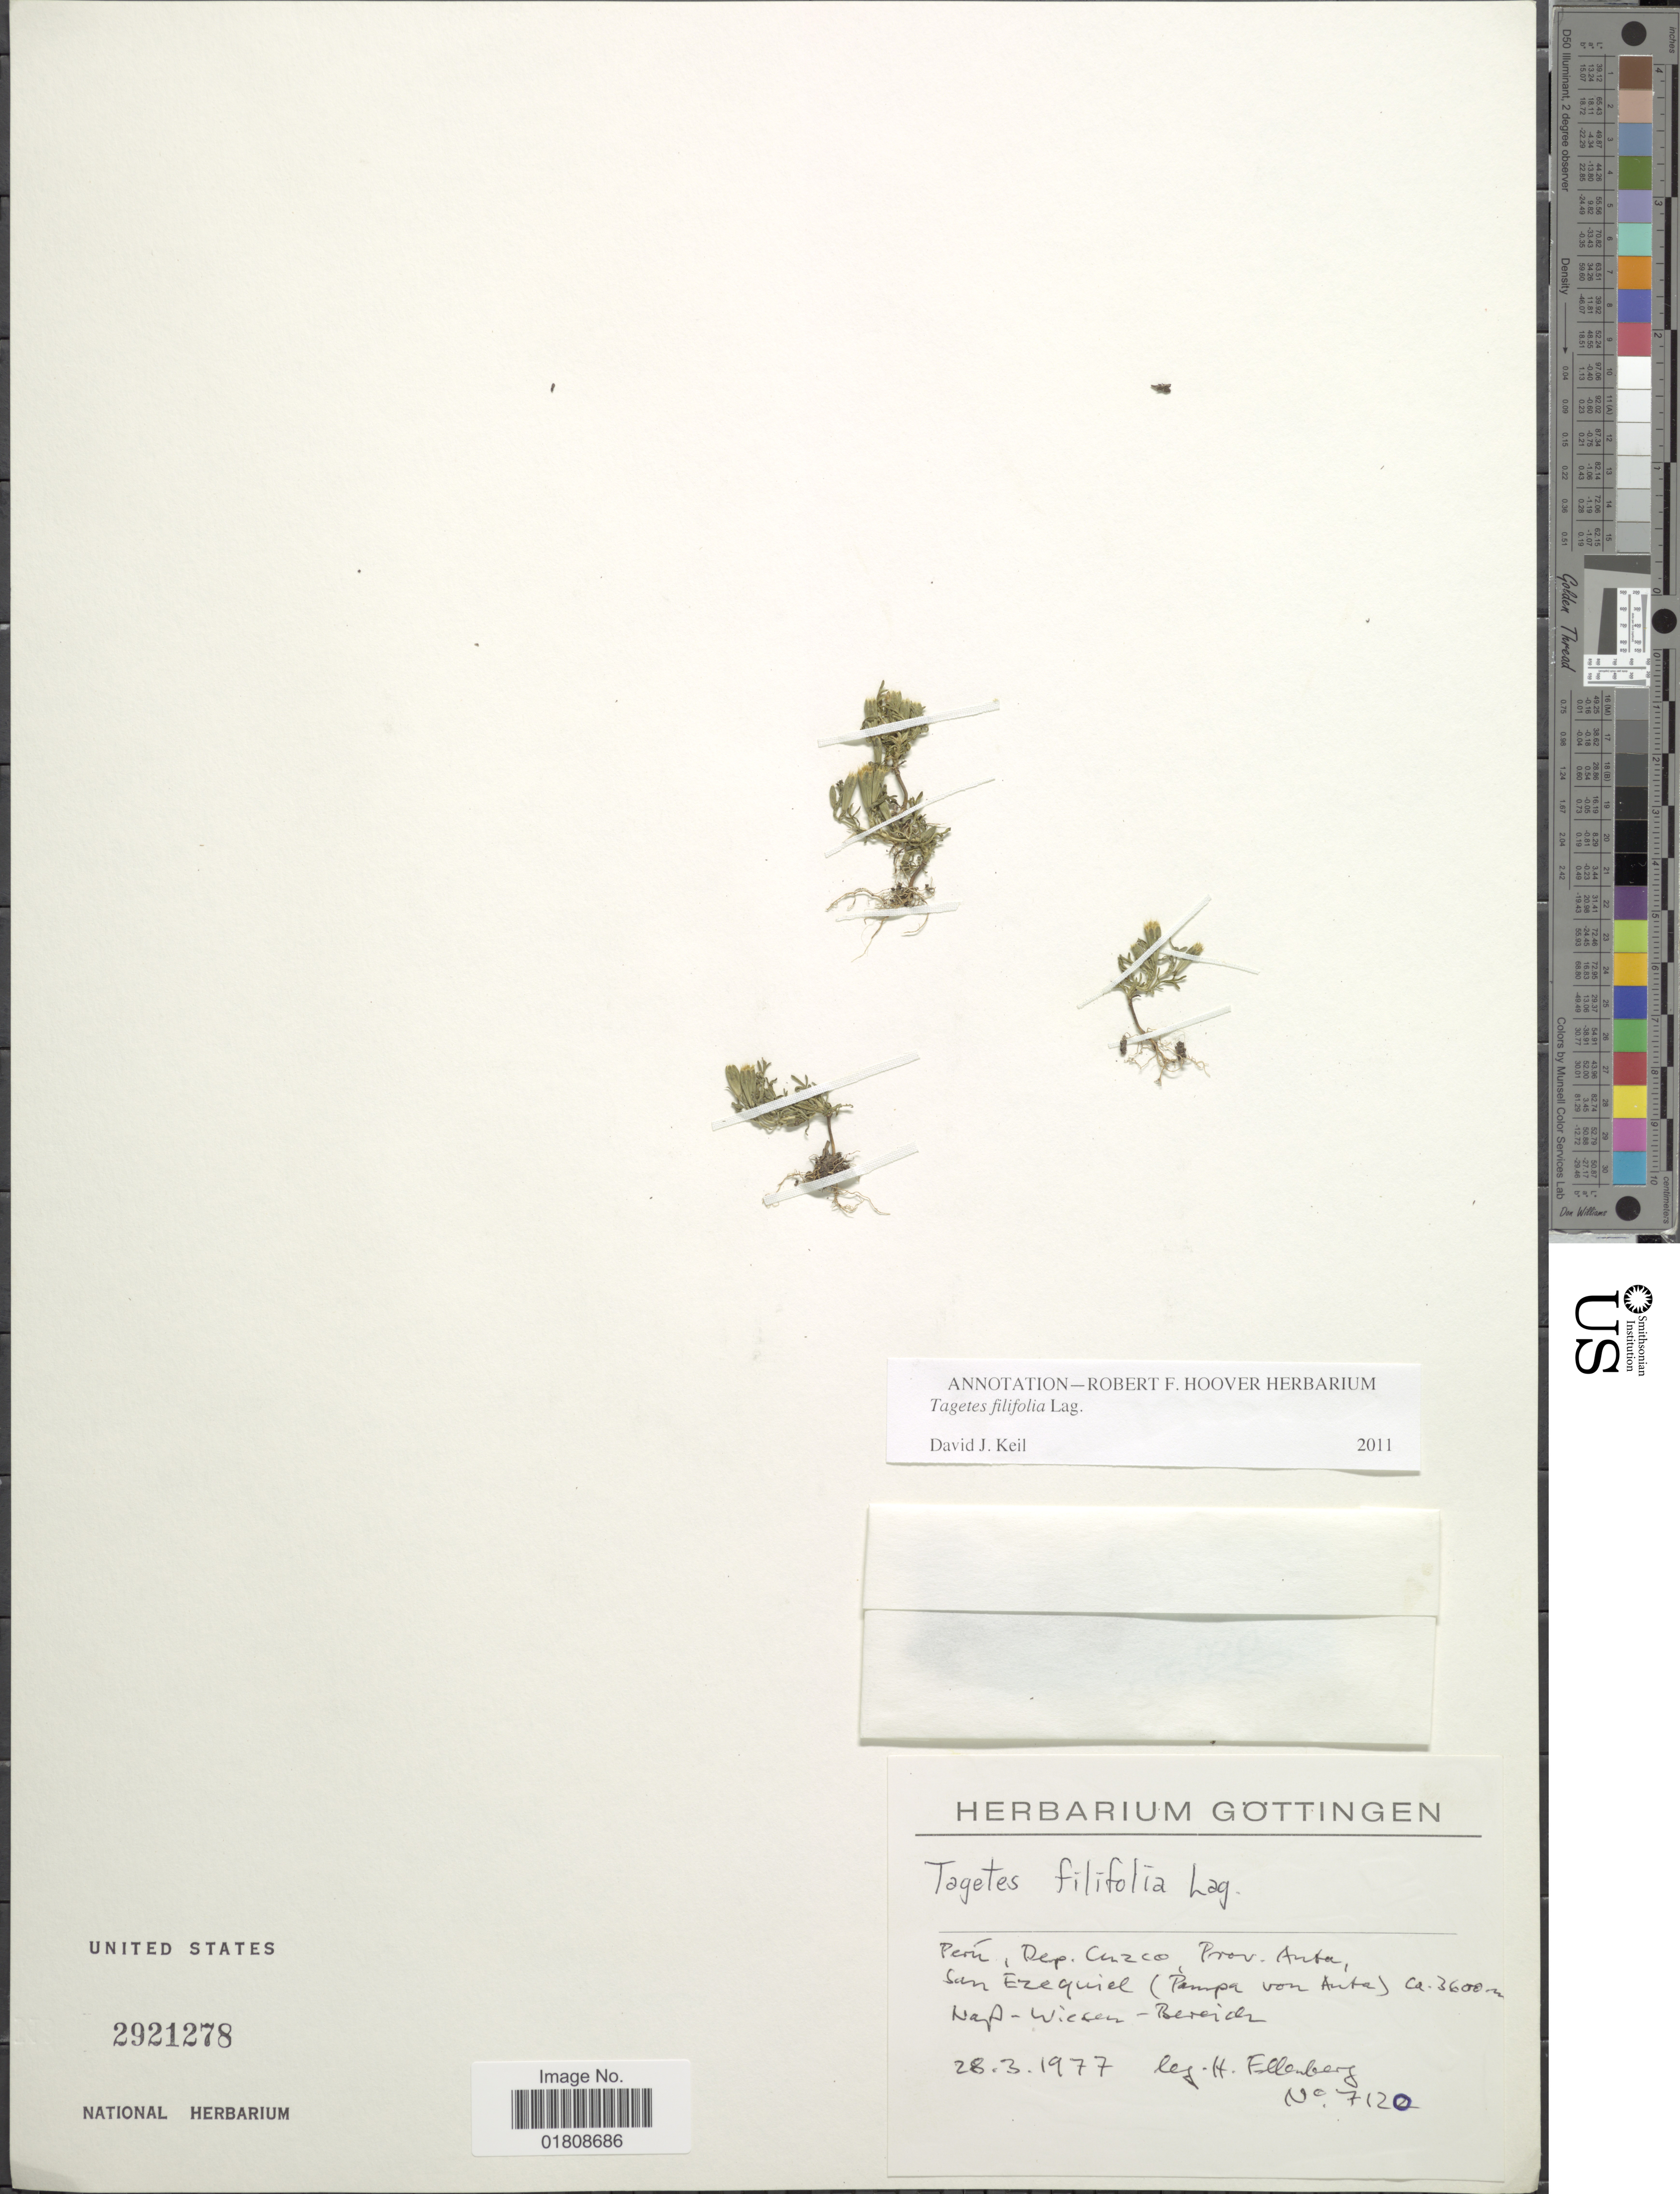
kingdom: Plantae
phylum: Tracheophyta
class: Magnoliopsida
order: Asterales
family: Asteraceae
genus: Tagetes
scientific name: Tagetes filifolia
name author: Lag.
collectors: H. Ellenberg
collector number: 7120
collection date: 1977-03-28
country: Peru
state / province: Cusco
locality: Prov. Anta, San Ezequiel (Pampa von Anta)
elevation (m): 3600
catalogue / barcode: US 2921278